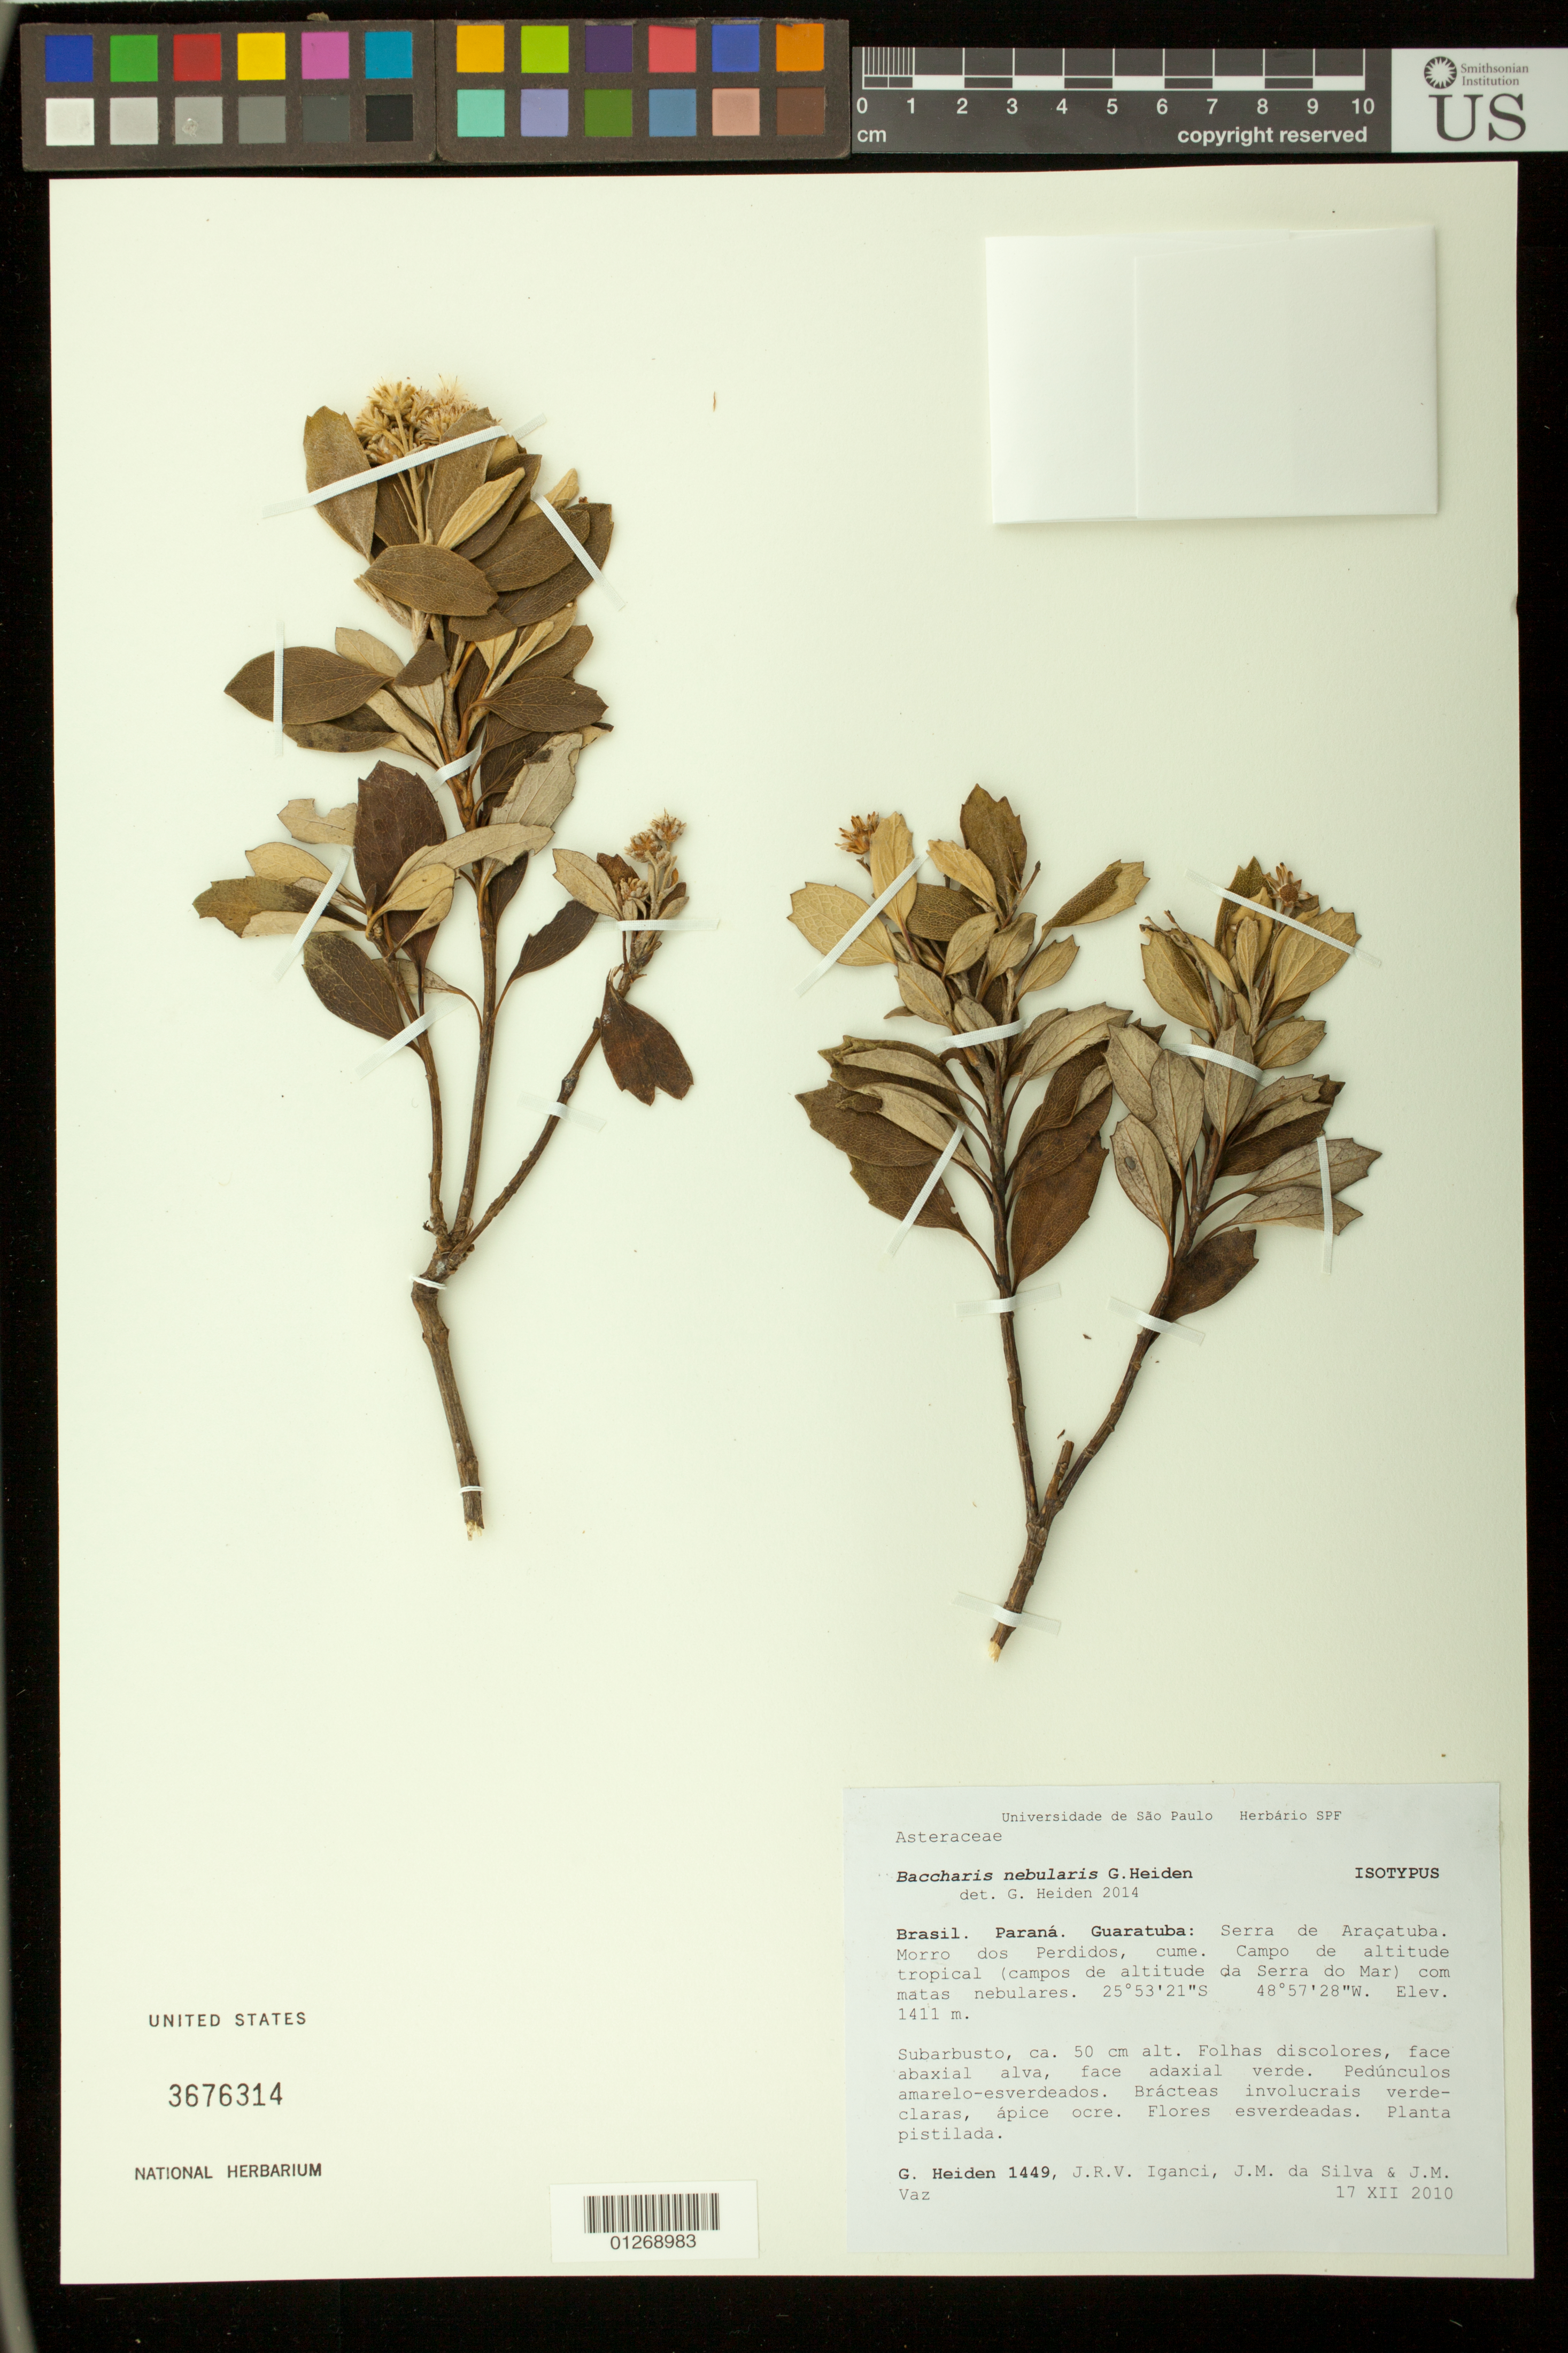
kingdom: Plantae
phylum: Tracheophyta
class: Magnoliopsida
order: Asterales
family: Asteraceae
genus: Baccharis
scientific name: Baccharis nebularis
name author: G. Heiden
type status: Isotype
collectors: G. Heiden, J. R. V. Iganci, J. M. Silva & J. Vaz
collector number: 1449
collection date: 2010-12-17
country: Brazil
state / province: Paraná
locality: Paraná. Guaratuba: Serra de Araçatuba. Morro dos Perdidos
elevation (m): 1411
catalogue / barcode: US 3676314